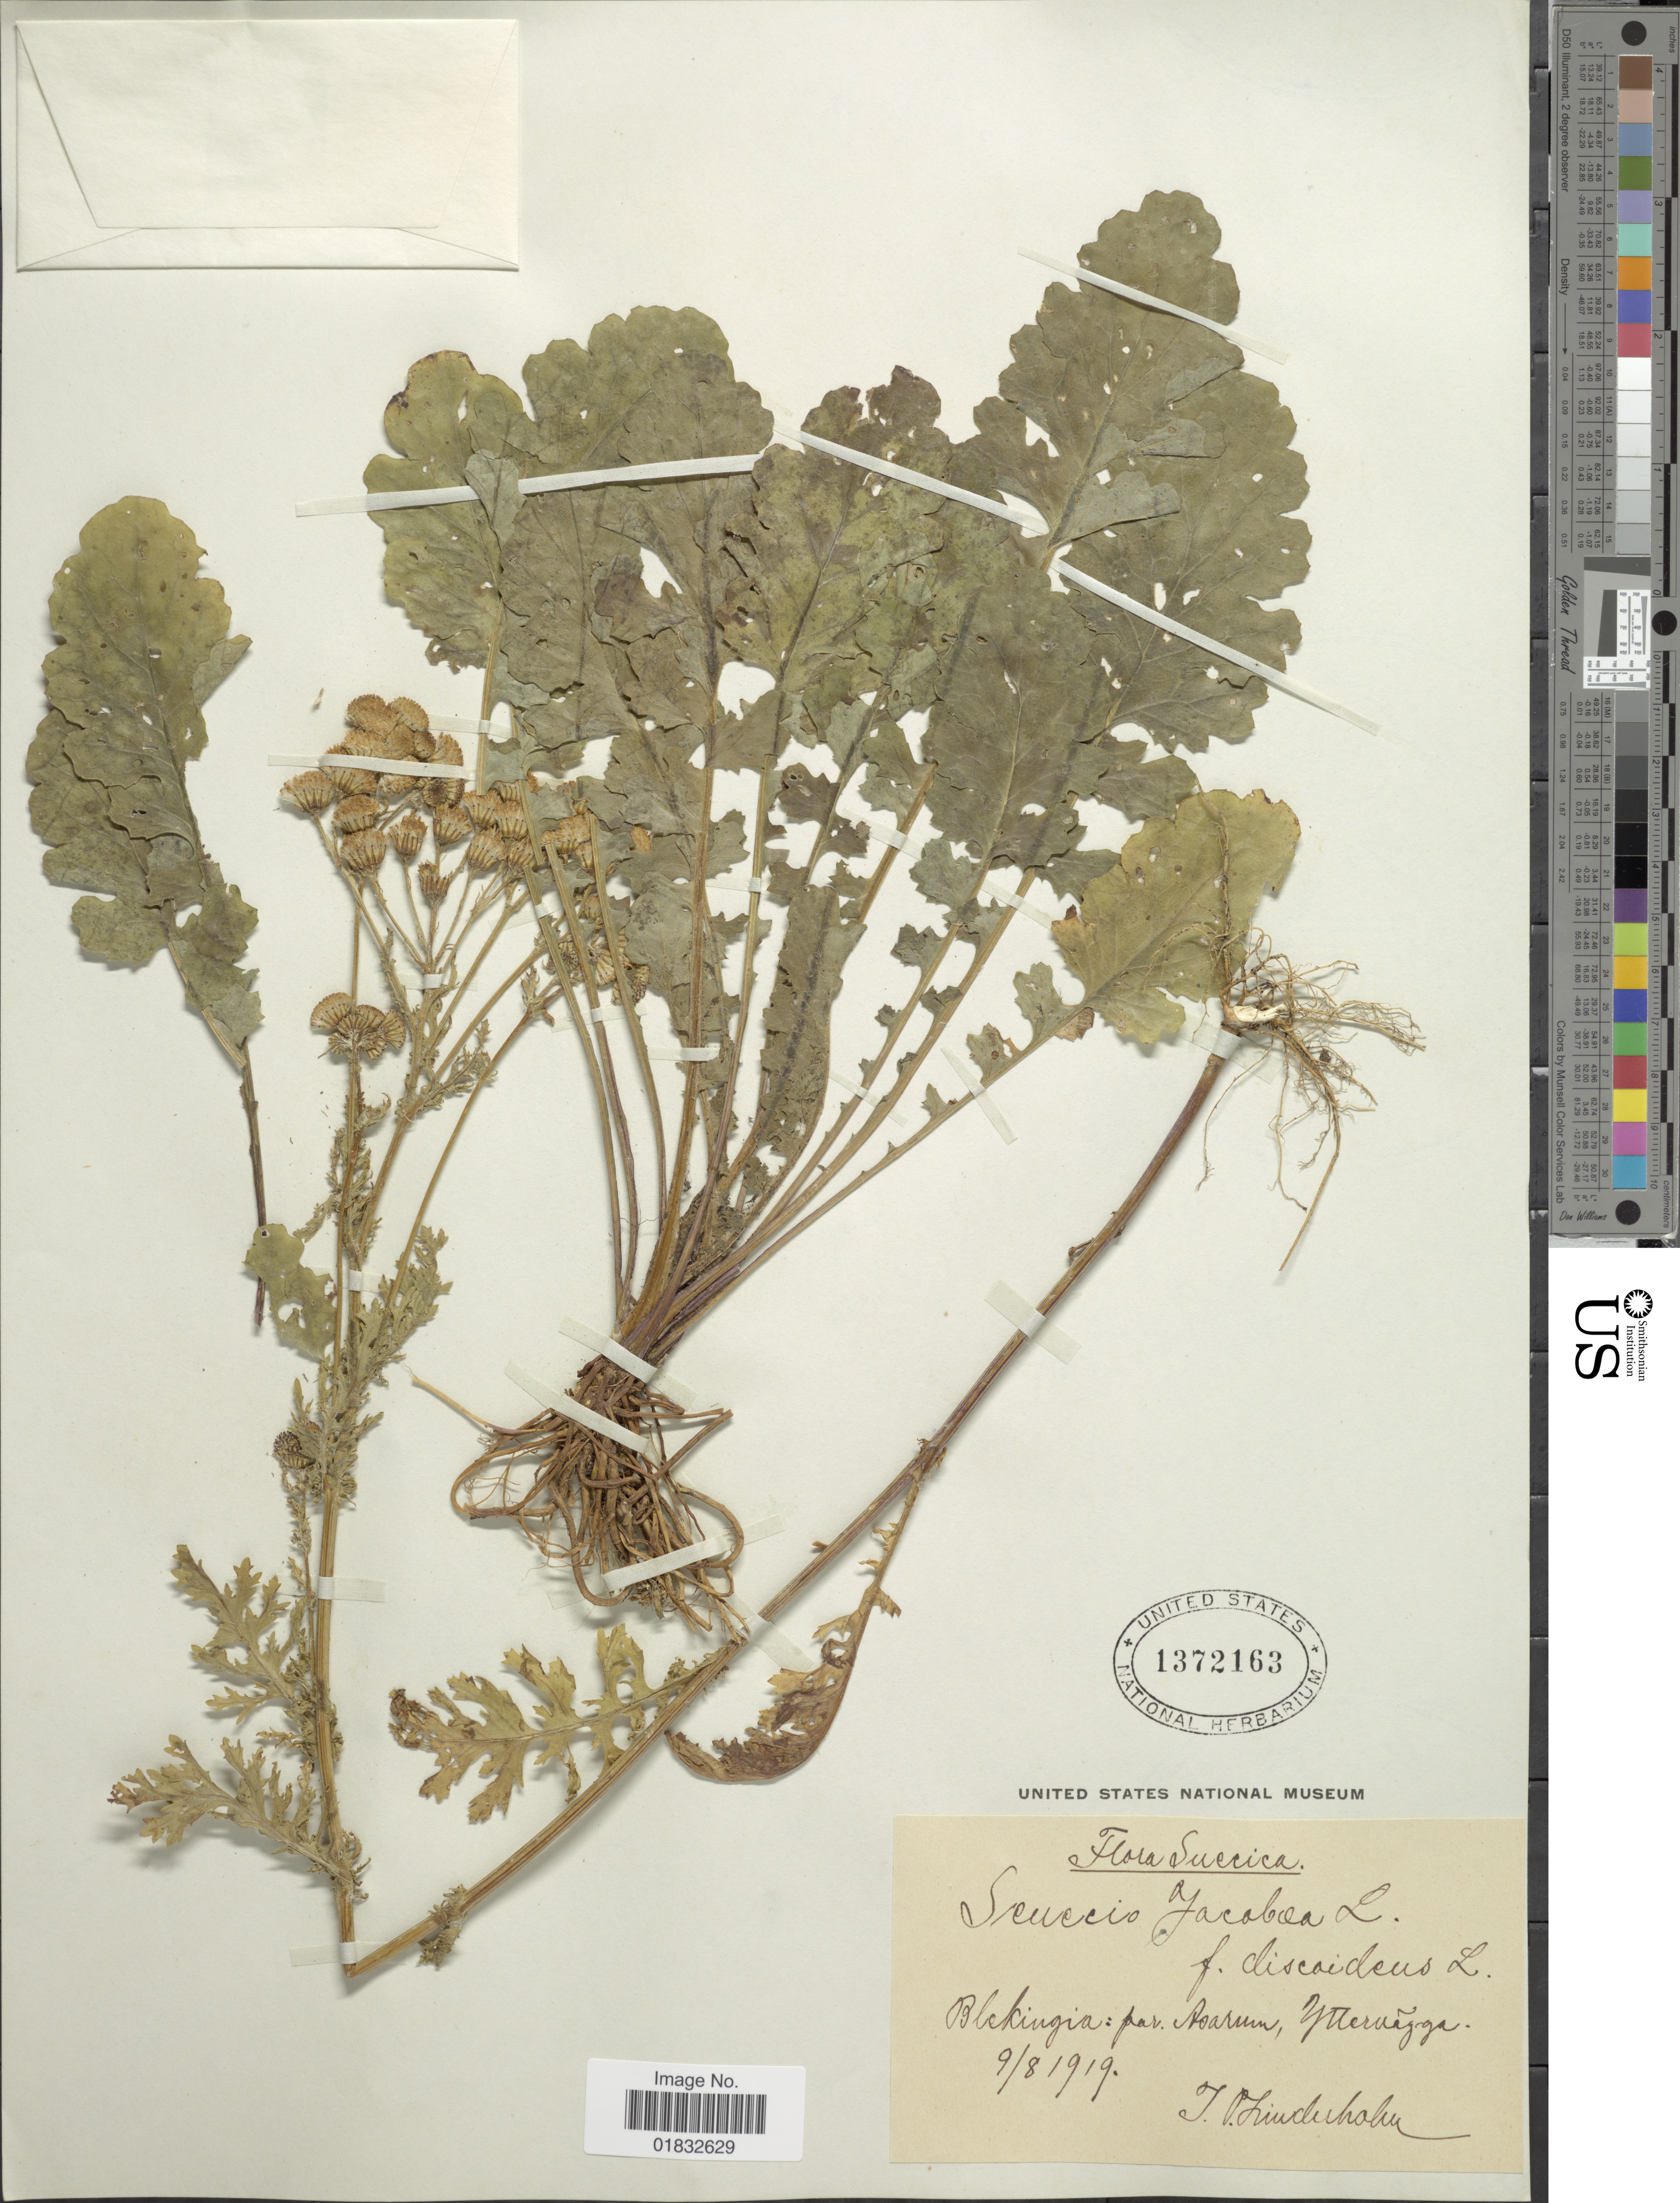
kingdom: Plantae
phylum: Tracheophyta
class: Magnoliopsida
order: Asterales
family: Asteraceae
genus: Jacobaea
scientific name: Jacobaea vulgaris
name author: Gaertn.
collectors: T. Linderhohn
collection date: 1919-08-09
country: Sweden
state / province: Blekinge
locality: Blekingia: par. Asarum, Yttervagga.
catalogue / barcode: US 1372163